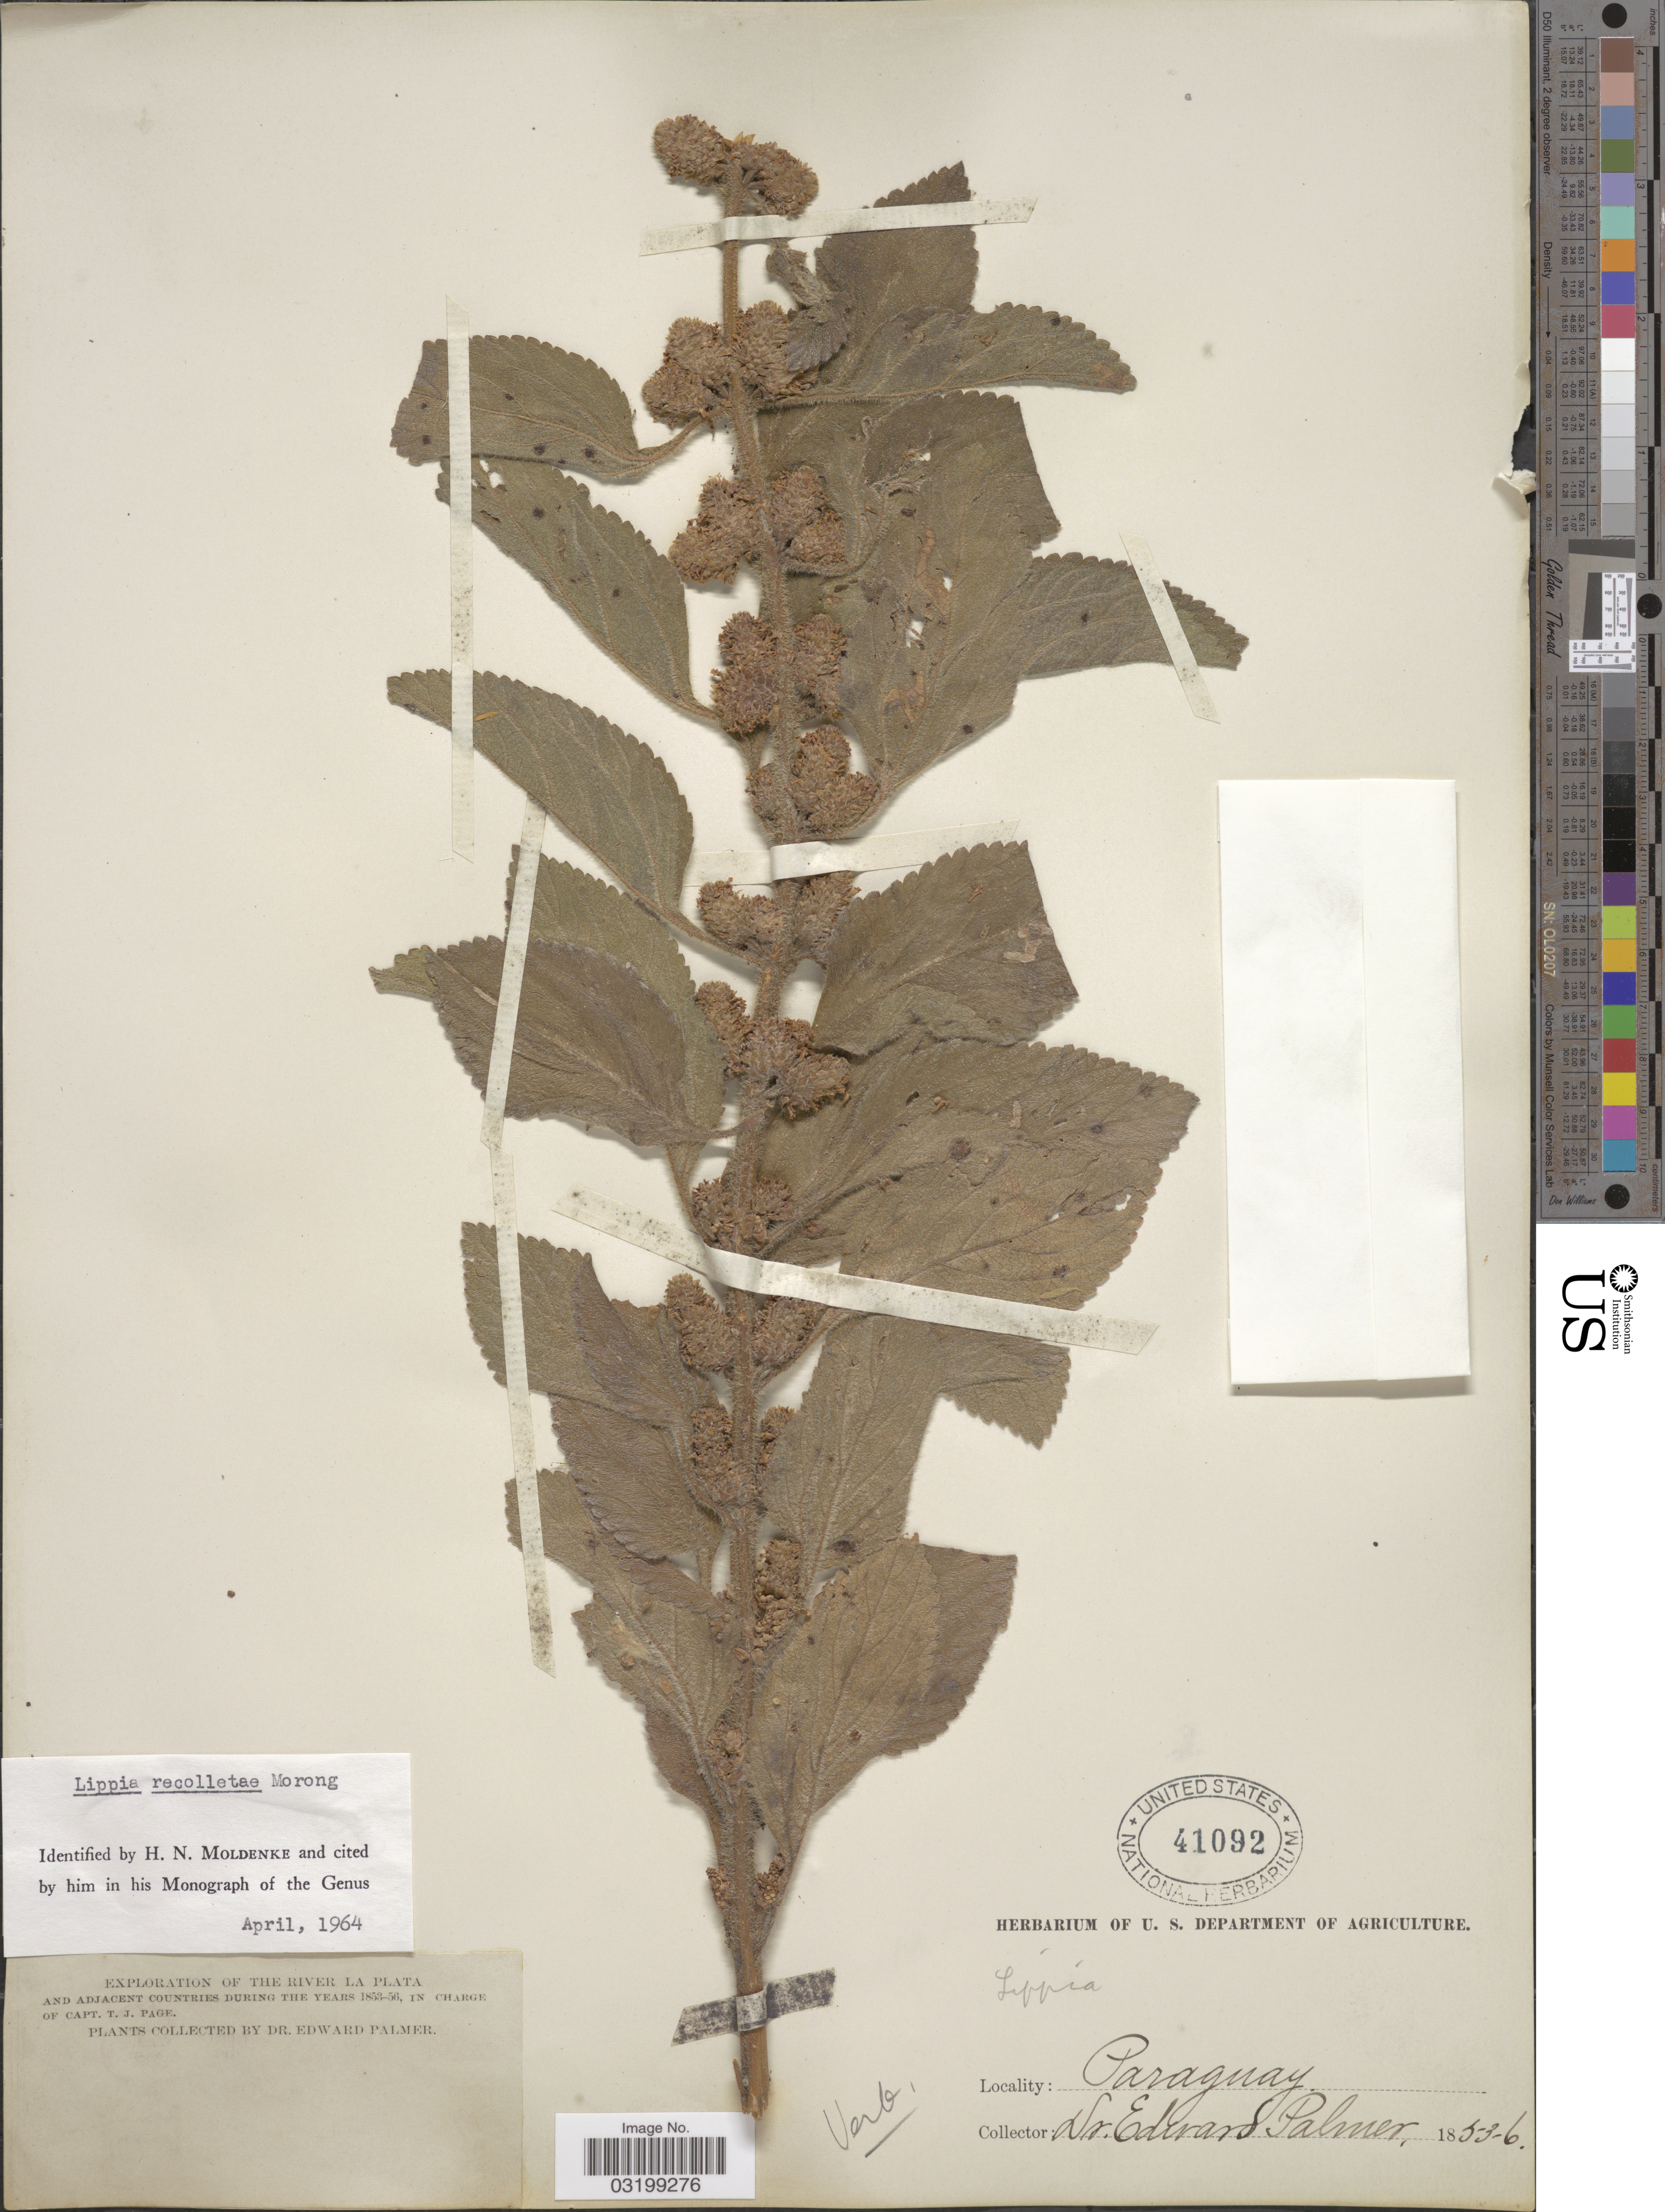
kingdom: Plantae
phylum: Tracheophyta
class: Magnoliopsida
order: Lamiales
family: Verbenaceae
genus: Lippia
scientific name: Lippia recolletae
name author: Morong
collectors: E. Palmer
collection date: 1853/1856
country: Paraguay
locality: The River La Plata and adjacent countries.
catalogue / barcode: US 41092